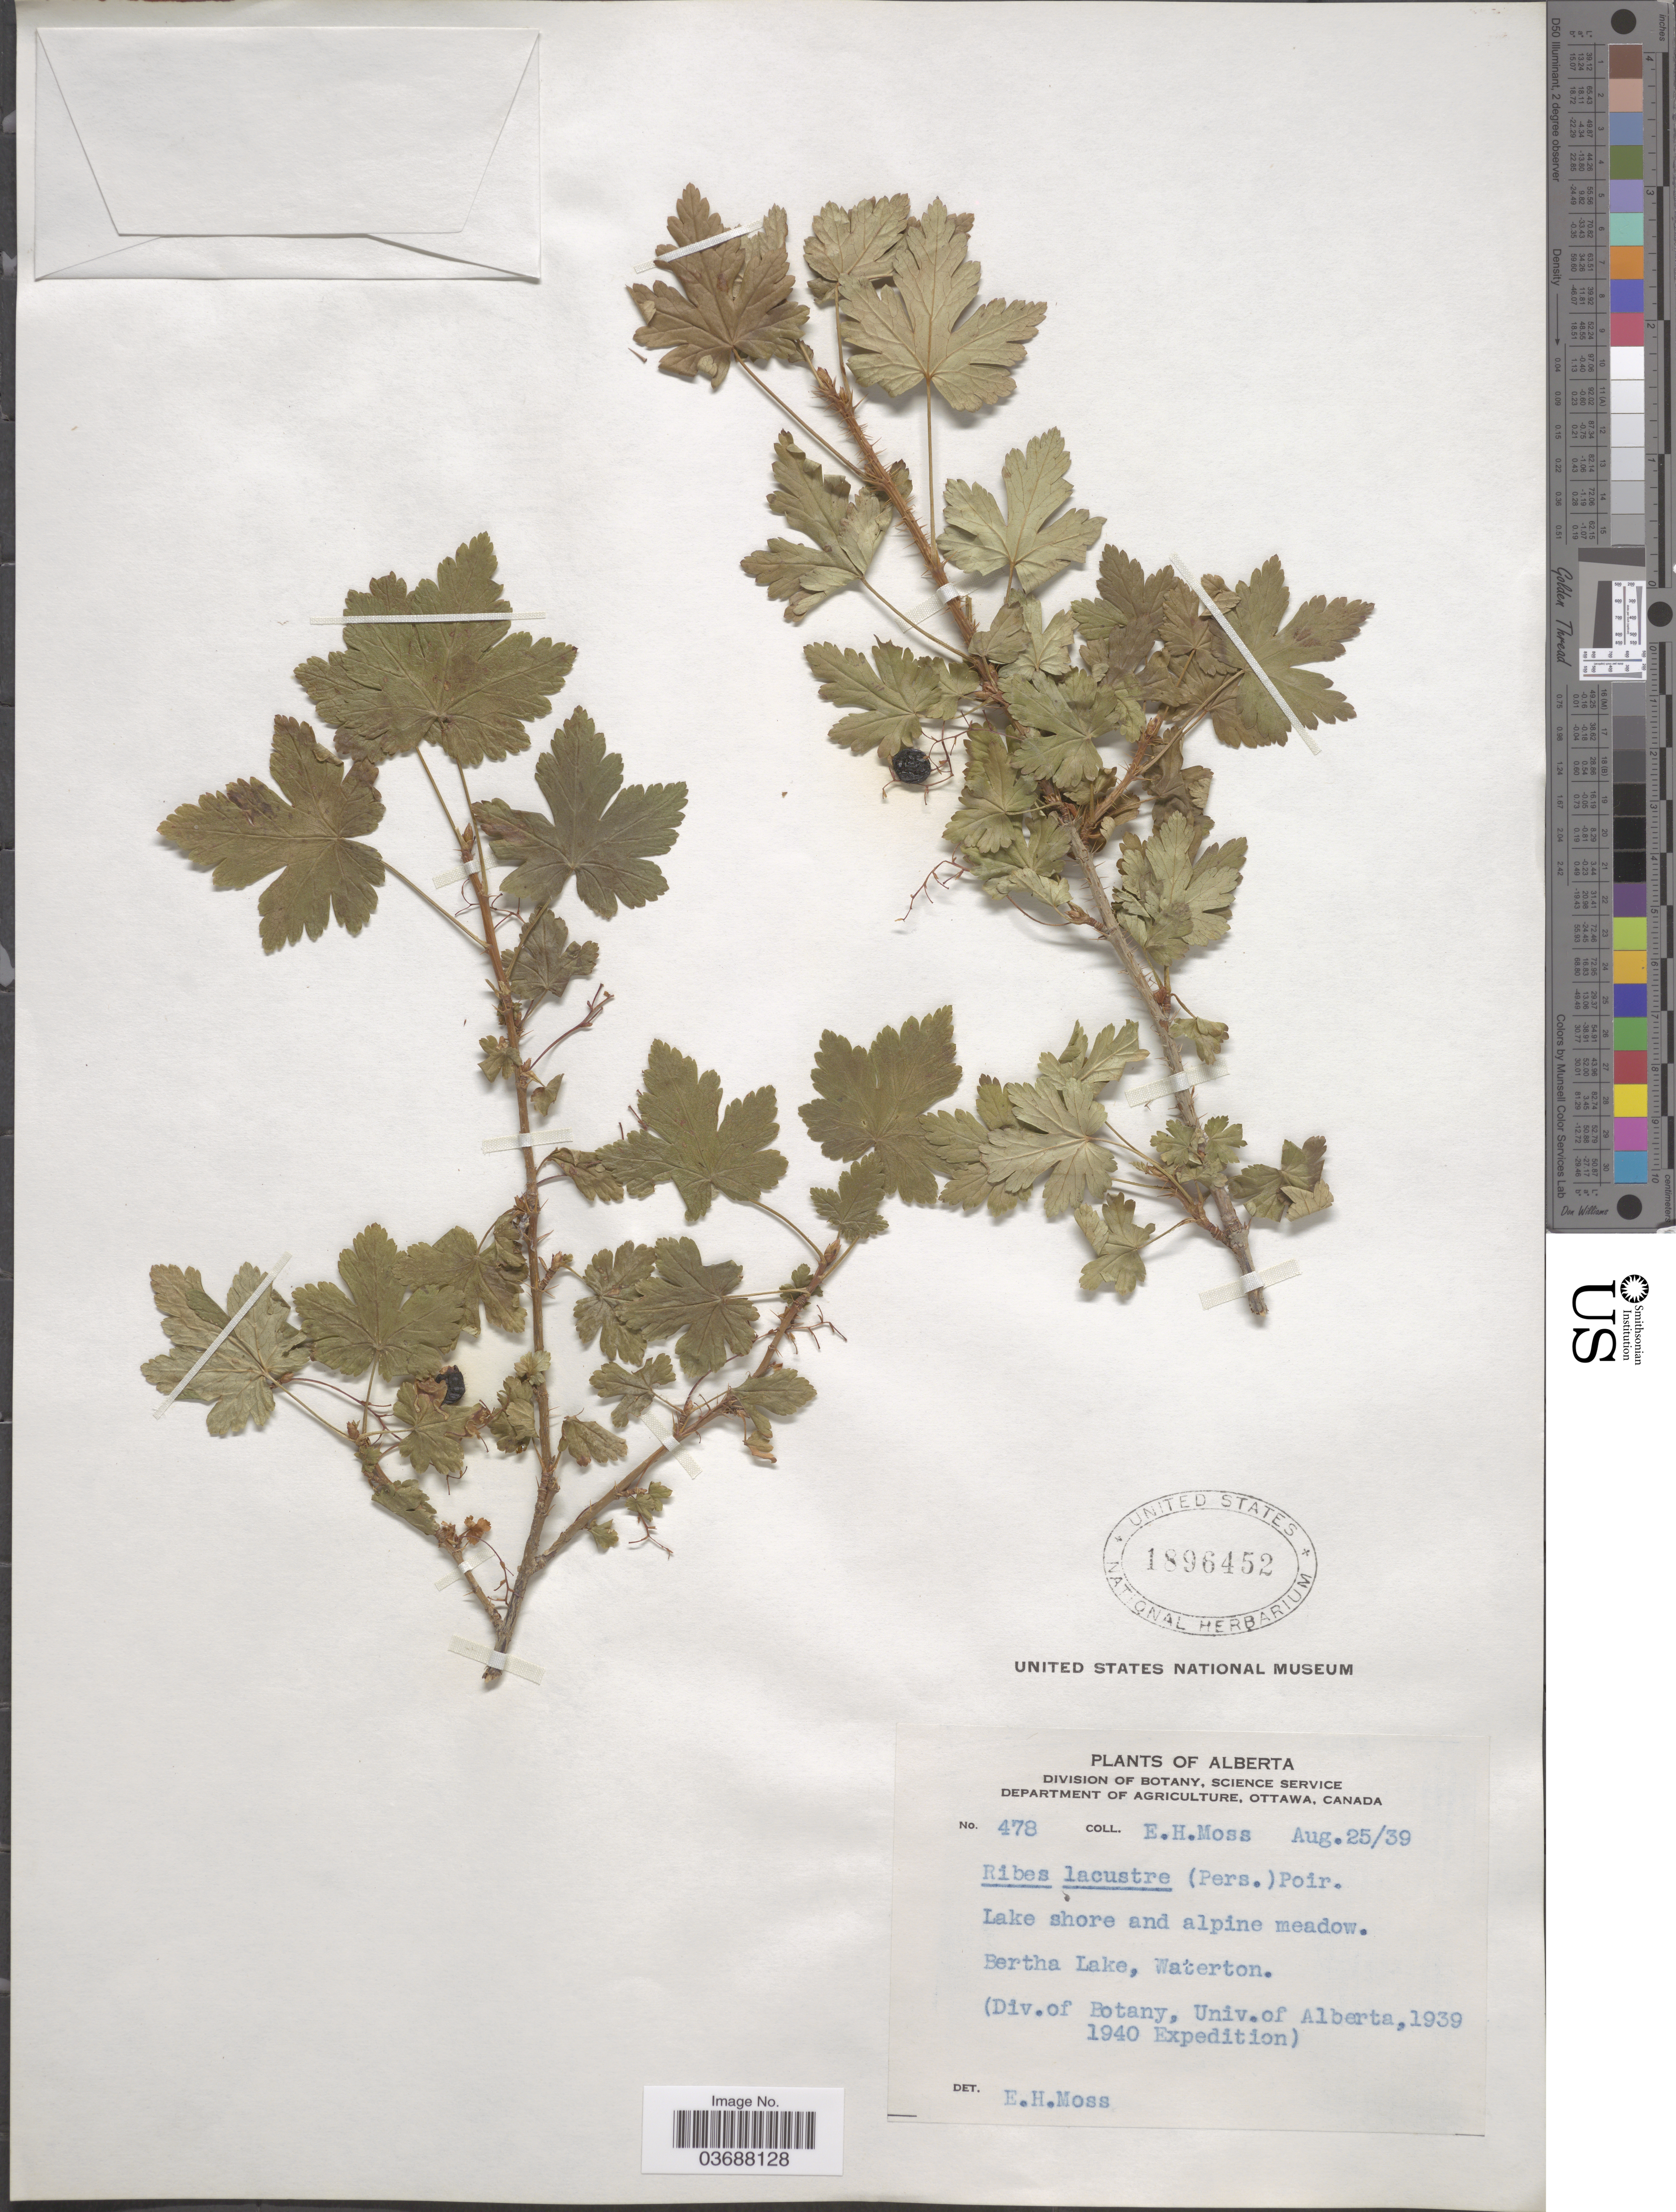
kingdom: Plantae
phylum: Tracheophyta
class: Magnoliopsida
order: Saxifragales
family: Grossulariaceae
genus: Ribes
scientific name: Ribes lacustre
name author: (Pers.) Poir.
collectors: E. Moss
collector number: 478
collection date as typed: Transcribed d/m/y: 25/8/39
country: Canada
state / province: Alberta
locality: Lake shore and alpine meadow. Bertha Lake, Waterton.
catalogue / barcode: US 1896452